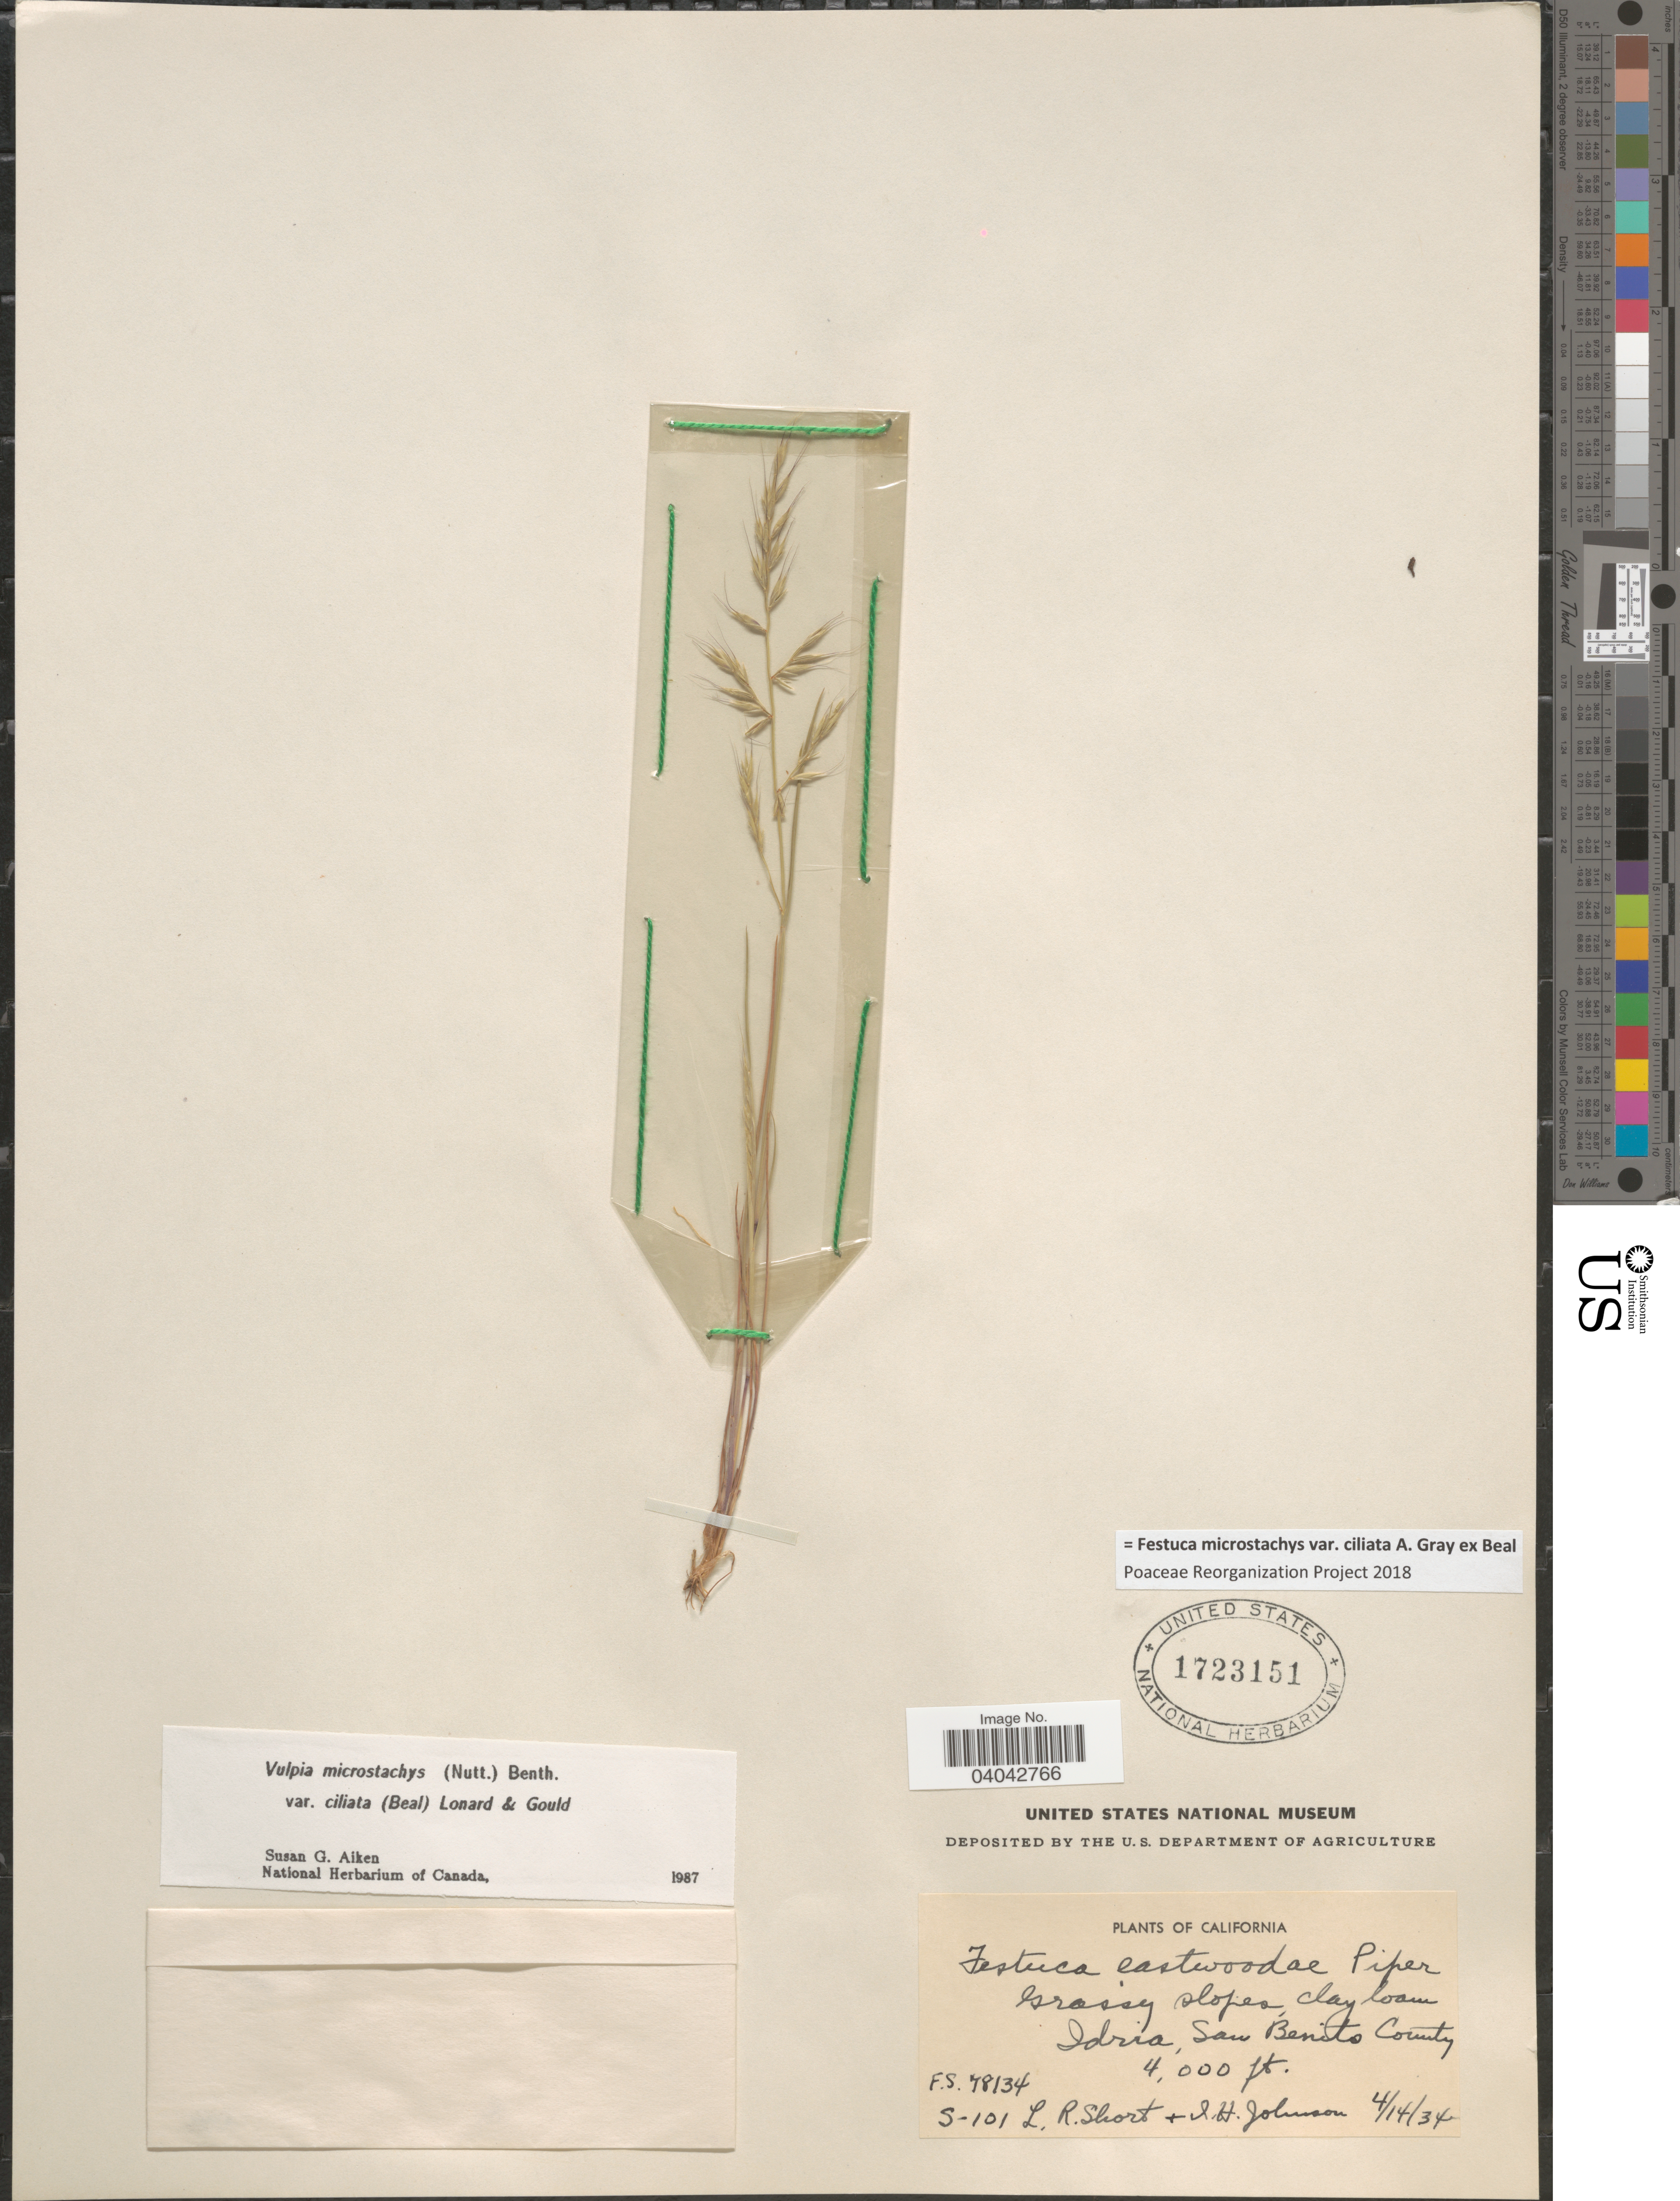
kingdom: Plantae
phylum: Tracheophyta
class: Liliopsida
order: Poales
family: Poaceae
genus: Festuca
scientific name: Festuca microstachys var. ciliata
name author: A. Gray ex W.J. Beal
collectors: L. Short & J. Johnson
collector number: S-101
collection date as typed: Transcribed d/m/y: 14/4/34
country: United States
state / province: California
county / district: San Benito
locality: Grassy slopes, clay loam Idria, San Benito County.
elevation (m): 1219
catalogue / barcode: US 1723151